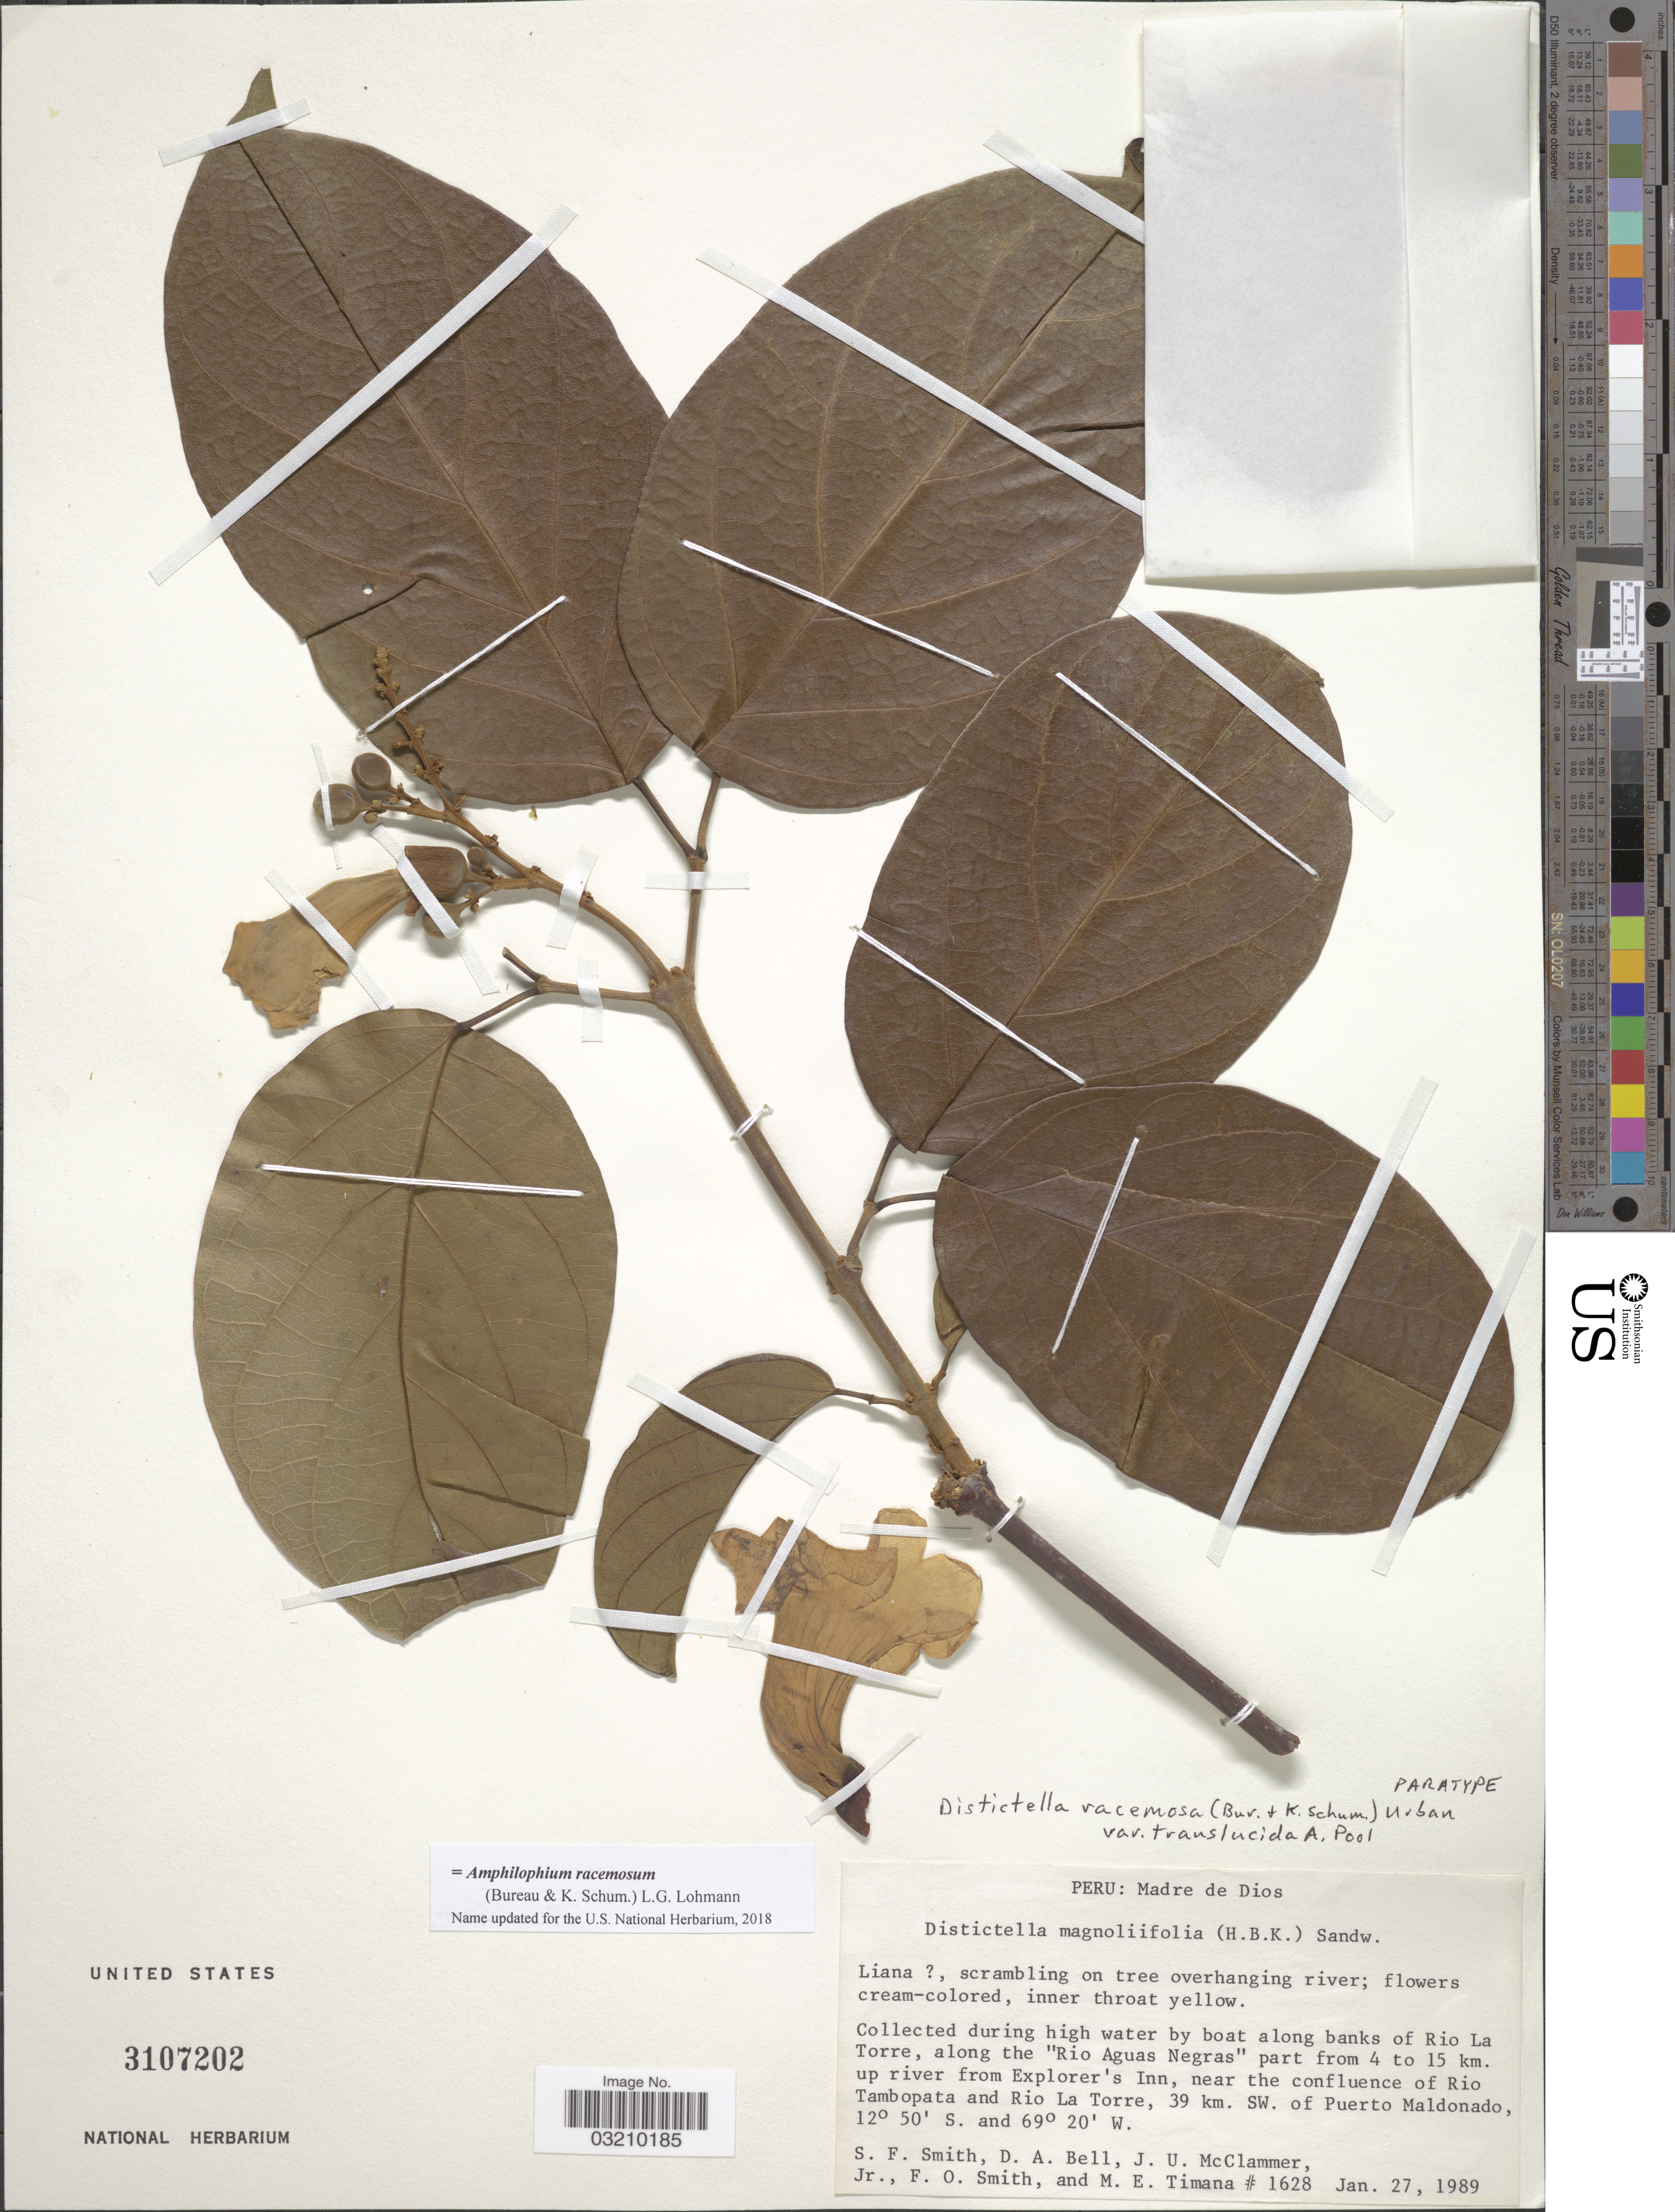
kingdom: Plantae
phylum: Tracheophyta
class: Magnoliopsida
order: Lamiales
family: Bignoniaceae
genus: Amphilophium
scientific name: Amphilophium racemosum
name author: (Bureau & K. Schum.) L.G. Lohmann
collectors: S.F. Smith, D. A. Bell, J. McClammer & F. Smith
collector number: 1628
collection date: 1989-01-27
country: Peru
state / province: Madre de Dios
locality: Along banks of Rio La Torre, along the "Rio Aguas Negras" part from 4 to 15 km. up river from Explorer's Inn, near the confluence of Rio Tambopata and Rio La Torre, 39 km. SW. of Puerto Maldonado.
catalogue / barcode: US 3107202